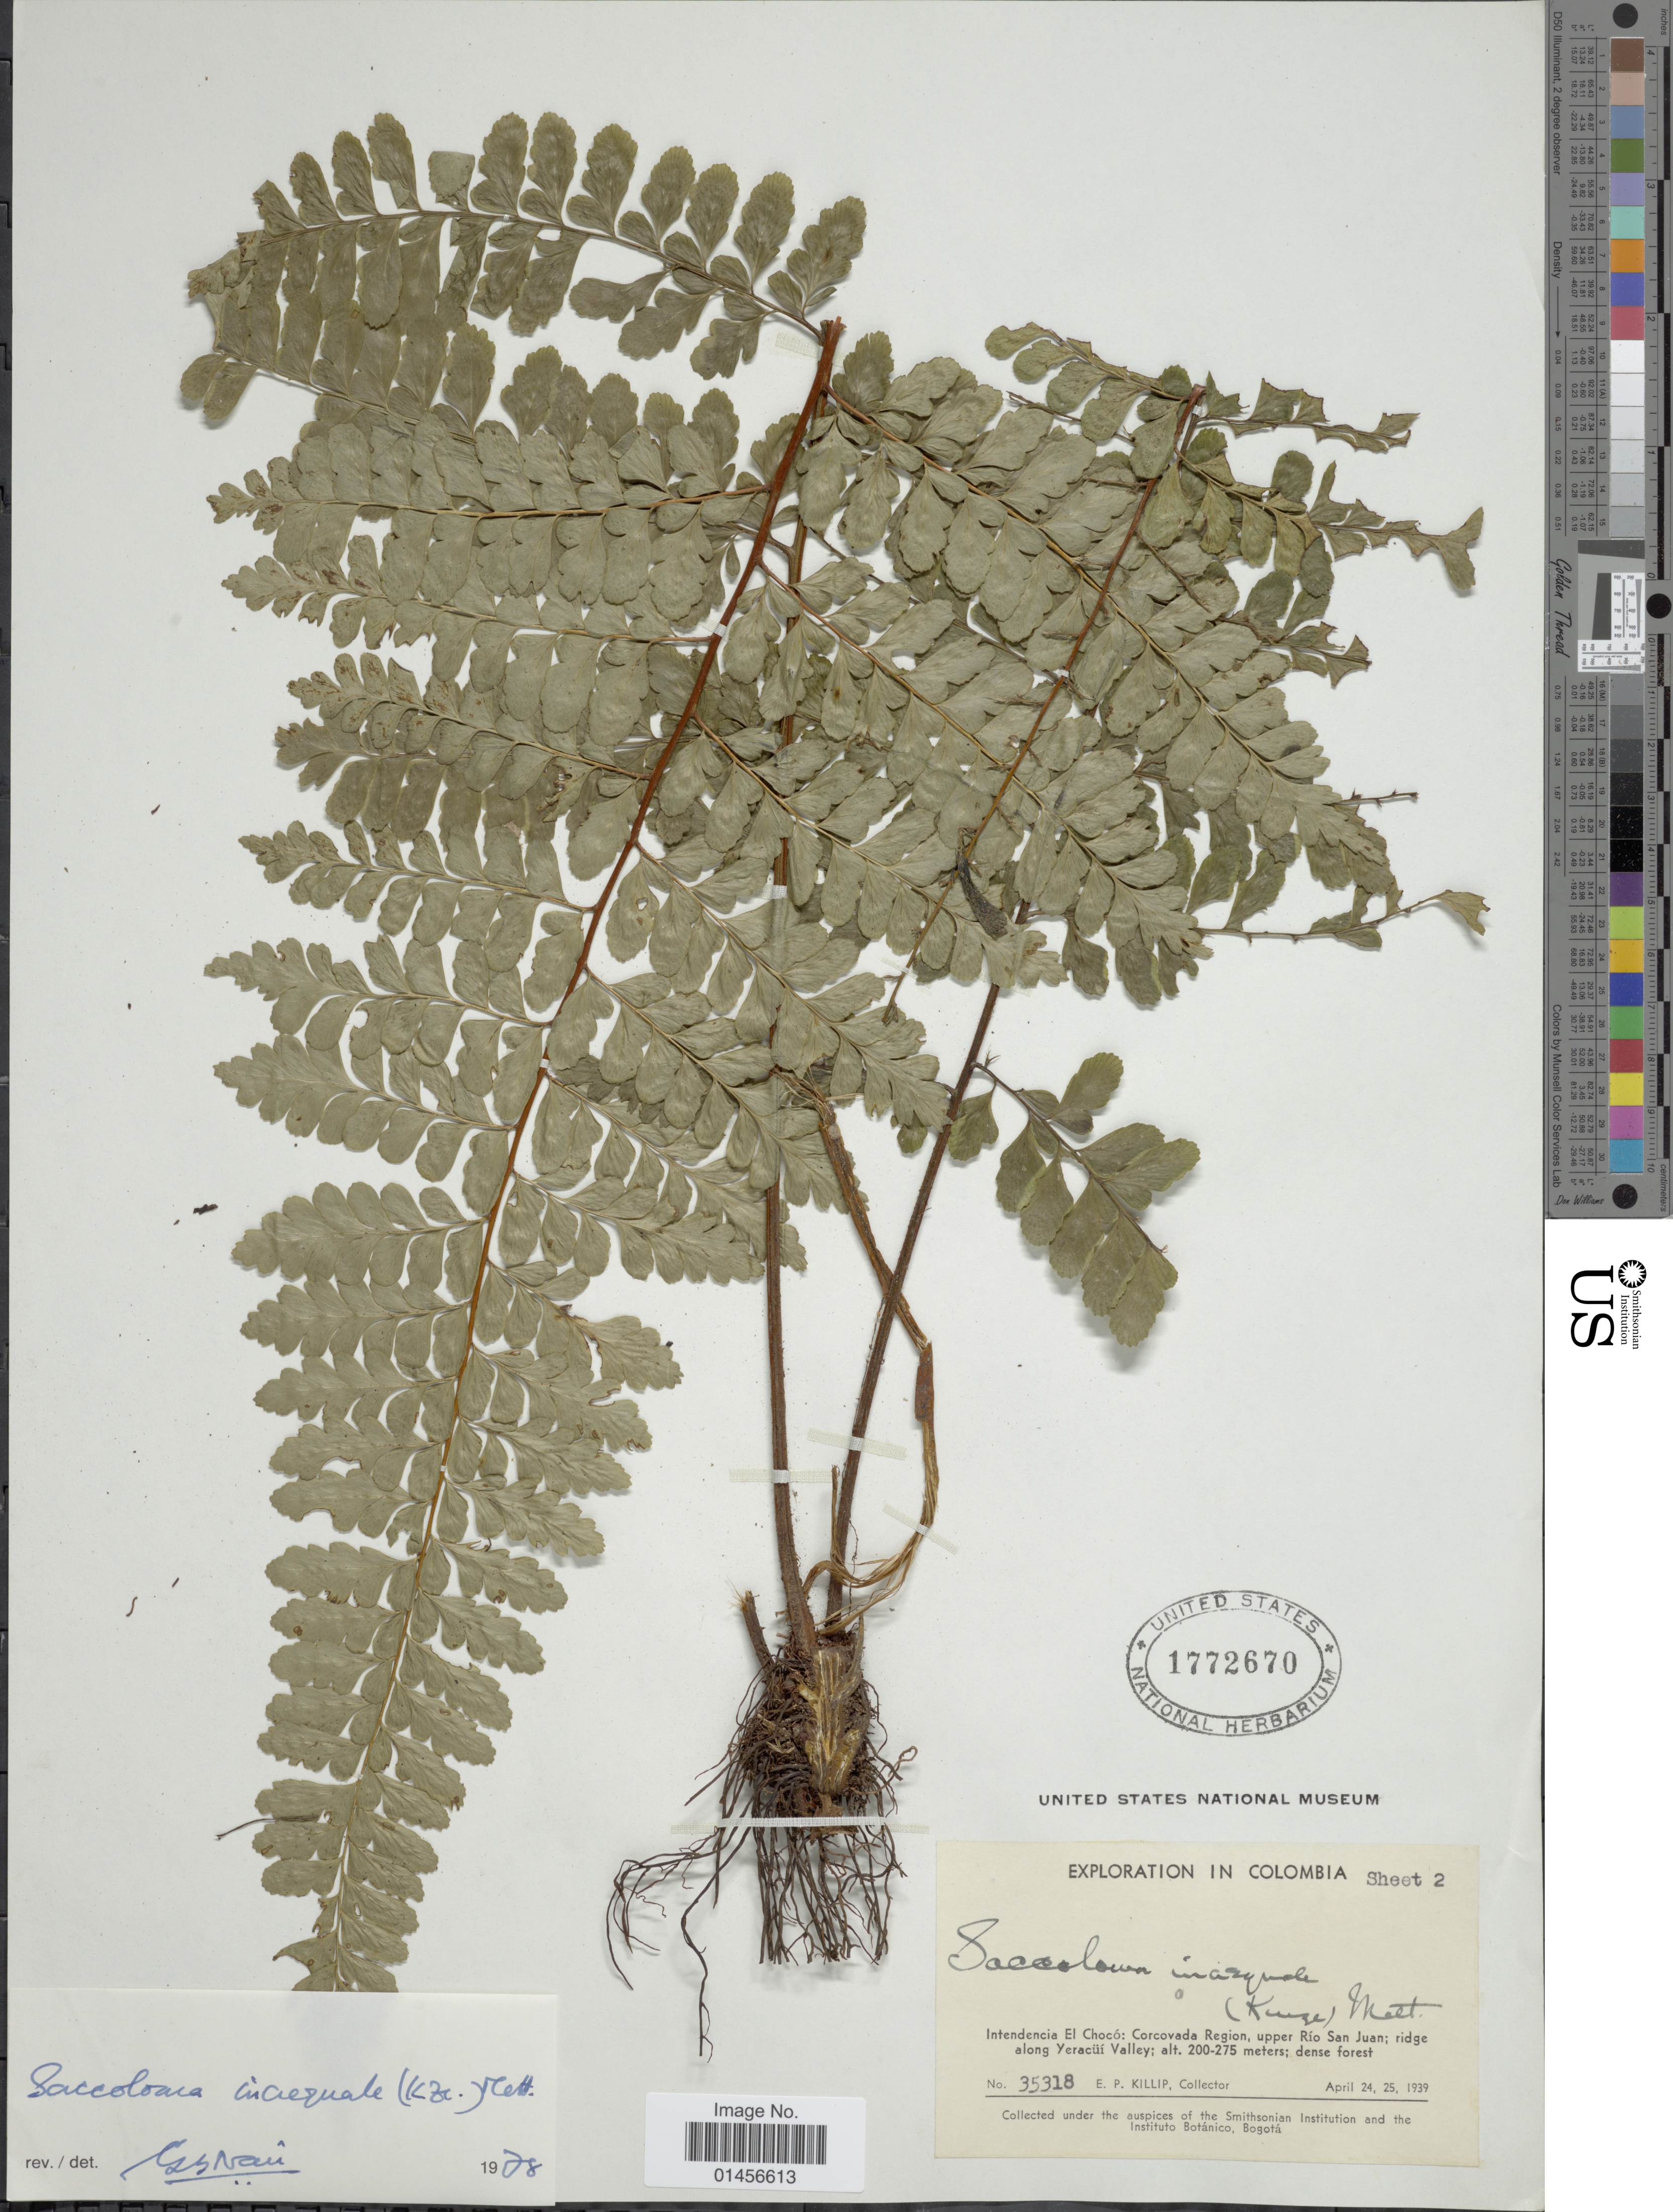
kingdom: Plantae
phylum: Tracheophyta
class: Polypodiopsida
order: Polypodiales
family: Saccolomataceae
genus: Saccoloma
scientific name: Saccoloma inaequale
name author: (Kunze) Mett.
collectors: E. P. Killip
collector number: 35318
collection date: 1939-04-24/1939-04-25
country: Colombia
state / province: Chocó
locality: Corcovada Region, upper Rio San Juan: ridge along Yeracüi Valley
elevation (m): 200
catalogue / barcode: US 1772670